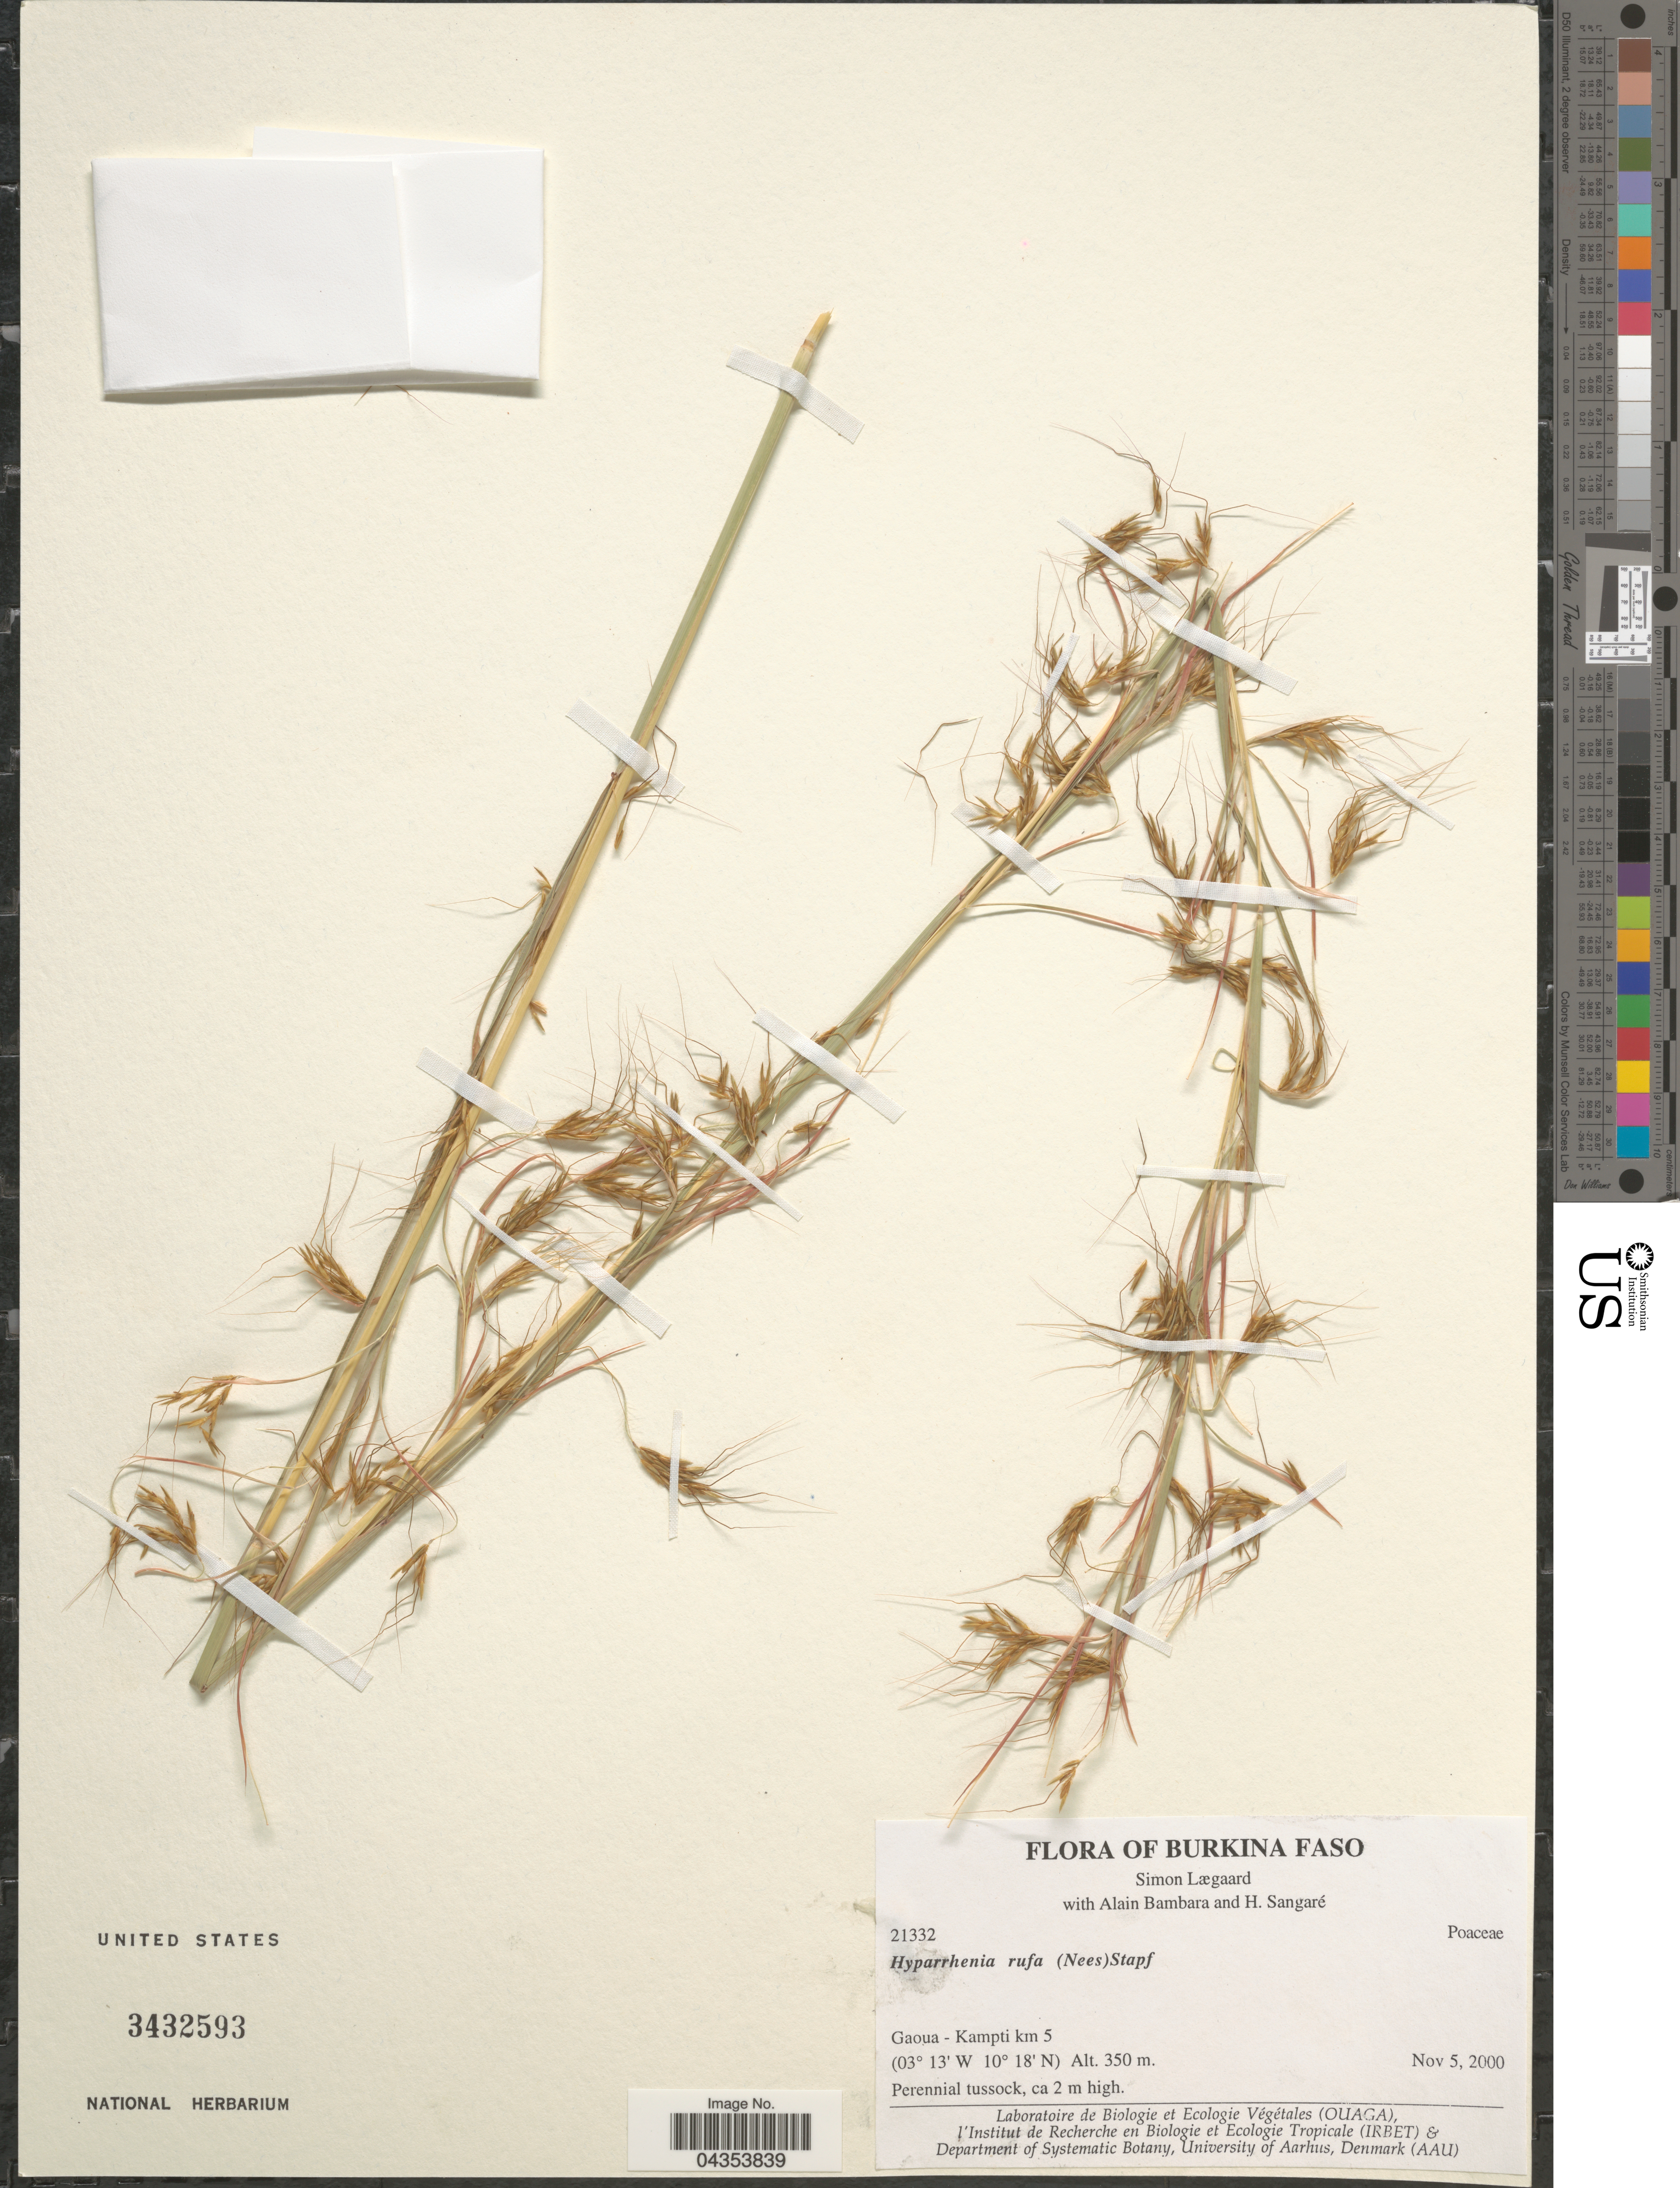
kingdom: Plantae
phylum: Tracheophyta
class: Liliopsida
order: Poales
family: Poaceae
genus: Hyparrhenia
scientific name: Hyparrhenia rufa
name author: (Nees) Stapf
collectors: S. Lægaard, A. Bambara & H. Sangaré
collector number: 21332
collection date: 2000-11-05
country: Burkina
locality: Burkina Faso. Gaoua - Kampto km 5.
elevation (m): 350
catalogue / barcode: US 3432593